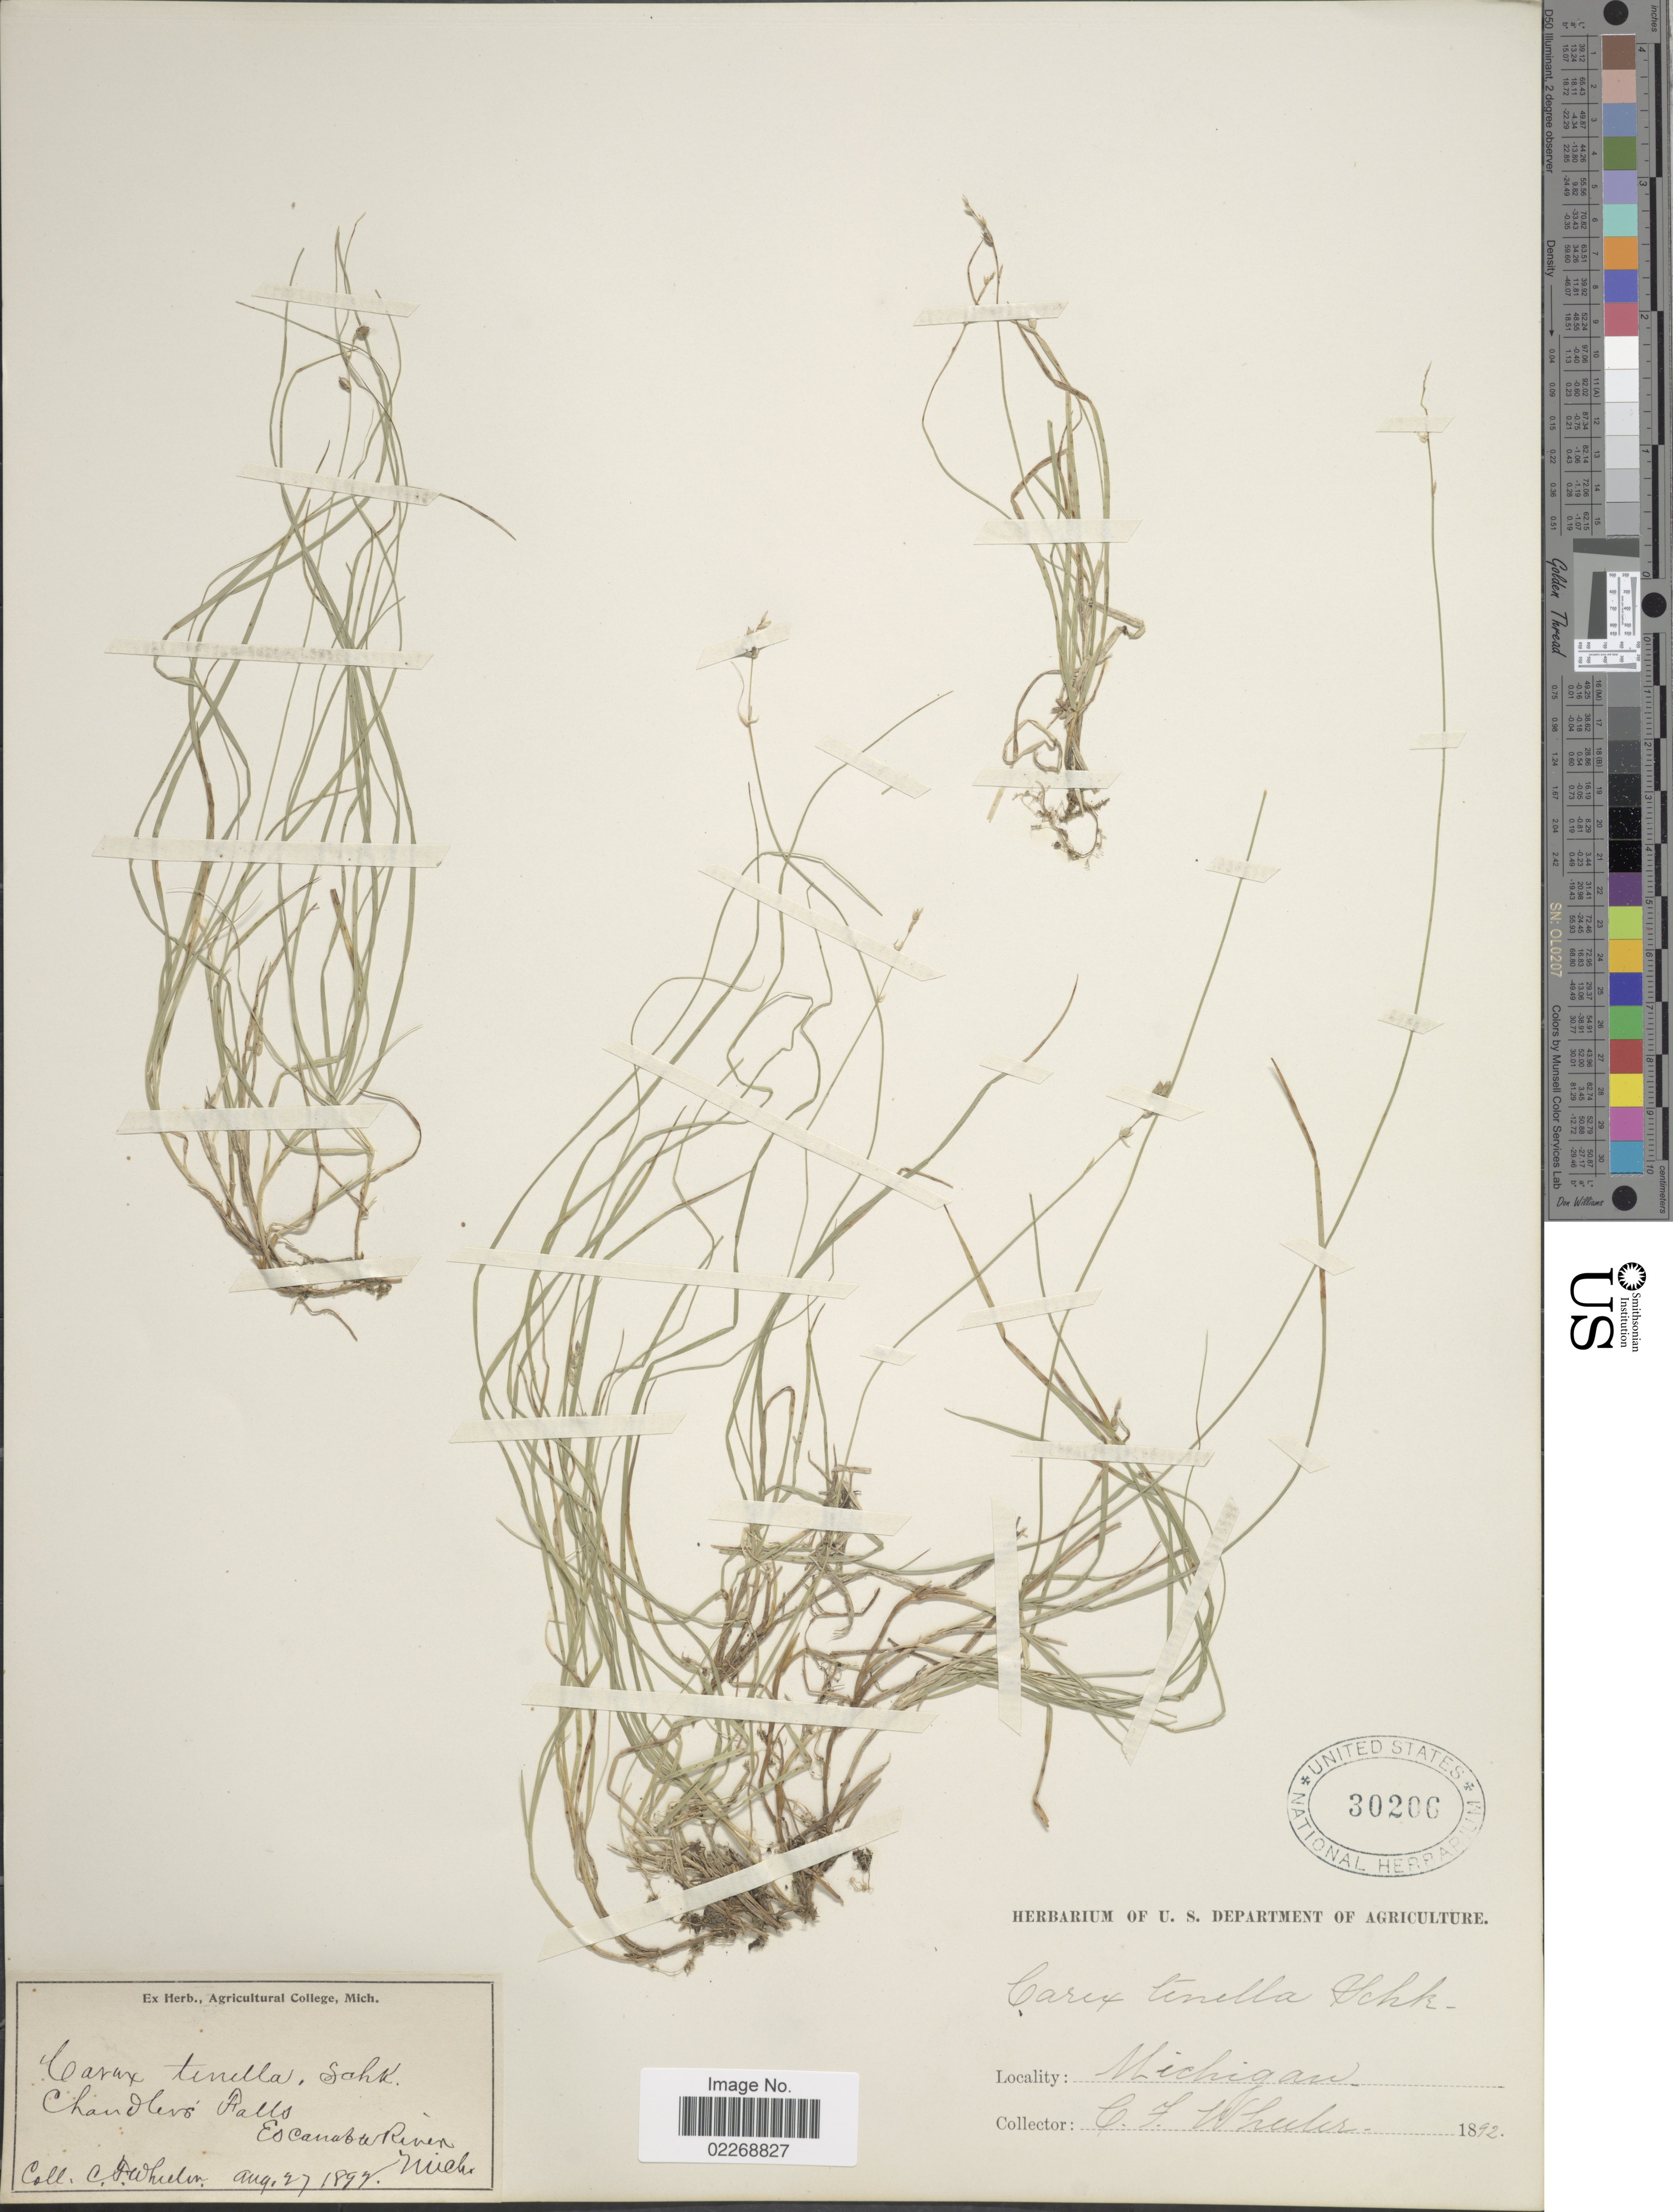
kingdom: Plantae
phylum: Tracheophyta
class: Liliopsida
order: Poales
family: Cyperaceae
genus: Carex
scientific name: Carex disperma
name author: Dewey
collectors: C. Wheeler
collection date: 1892-08-27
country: United States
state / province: Michigan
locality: Chandlers' Falls, Escanaba River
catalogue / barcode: US 30206